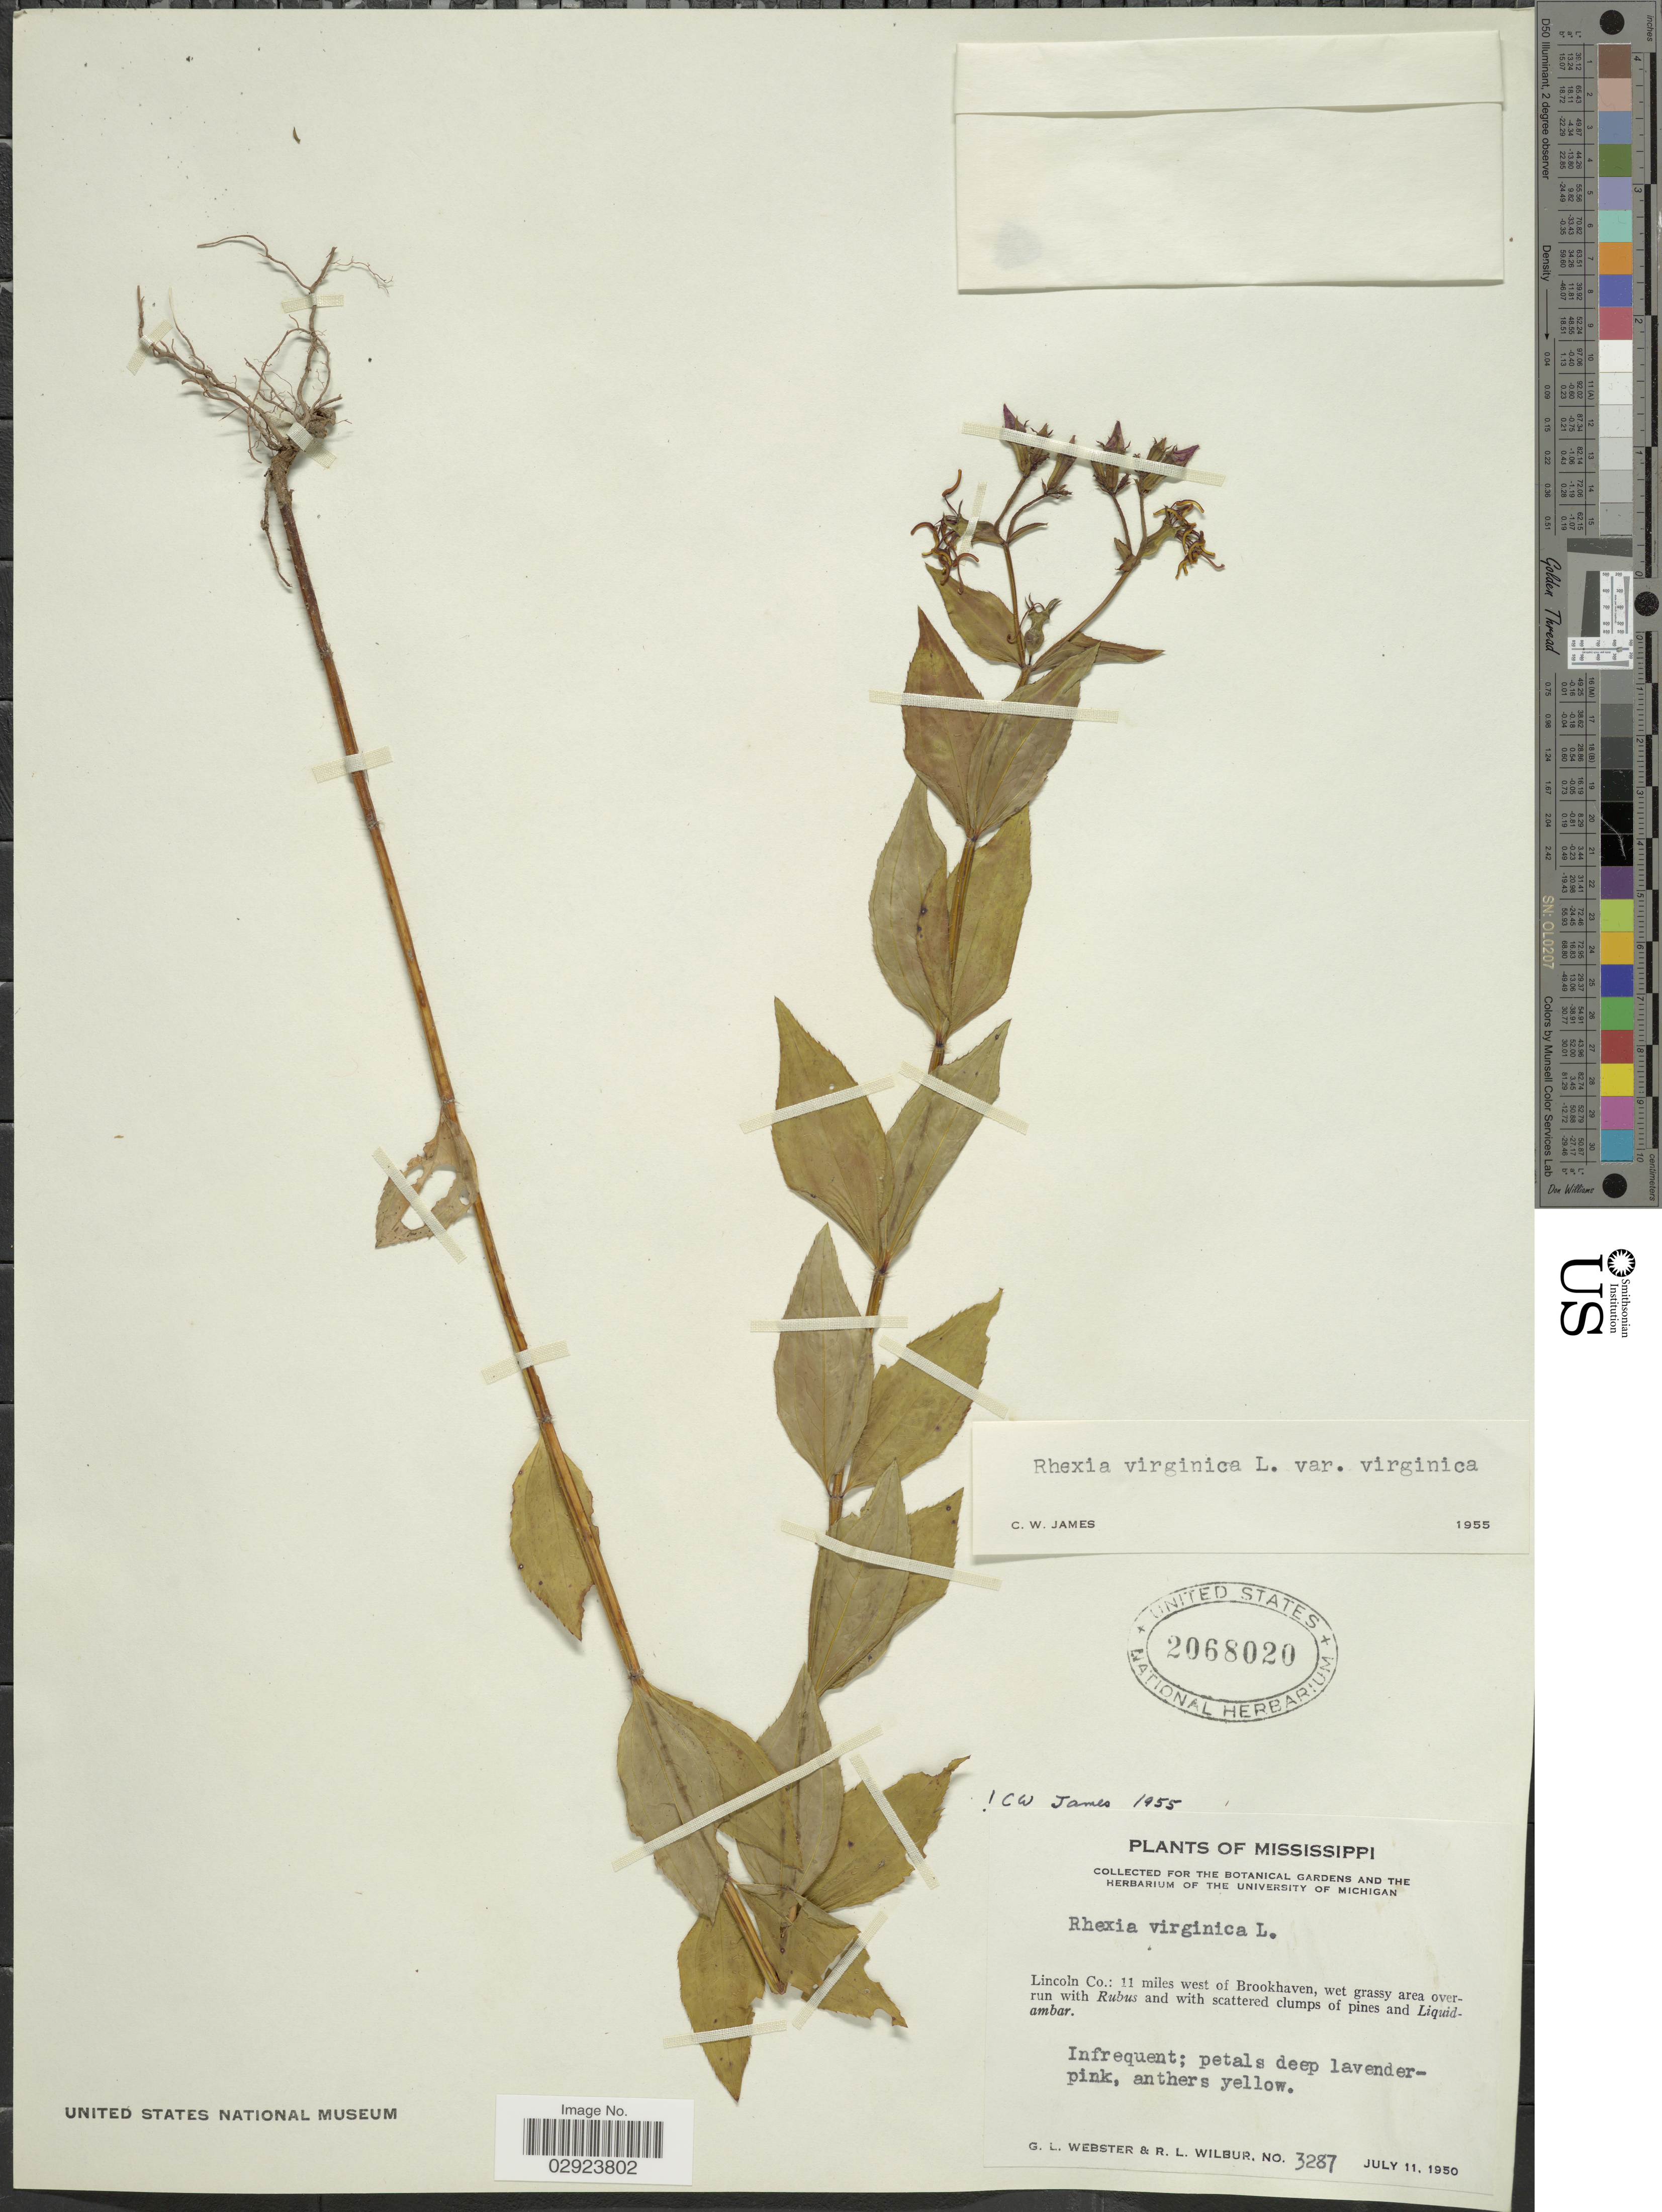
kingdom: Plantae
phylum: Tracheophyta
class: Magnoliopsida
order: Myrtales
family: Melastomataceae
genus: Rhexia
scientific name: Rhexia virginica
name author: L.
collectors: G. L. Webster & R. L. Wilbur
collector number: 3287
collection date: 1950-07-11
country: United States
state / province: Mississippi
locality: Lincoln Co.: 11 miles west of Brookhaven.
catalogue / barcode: US 2068020